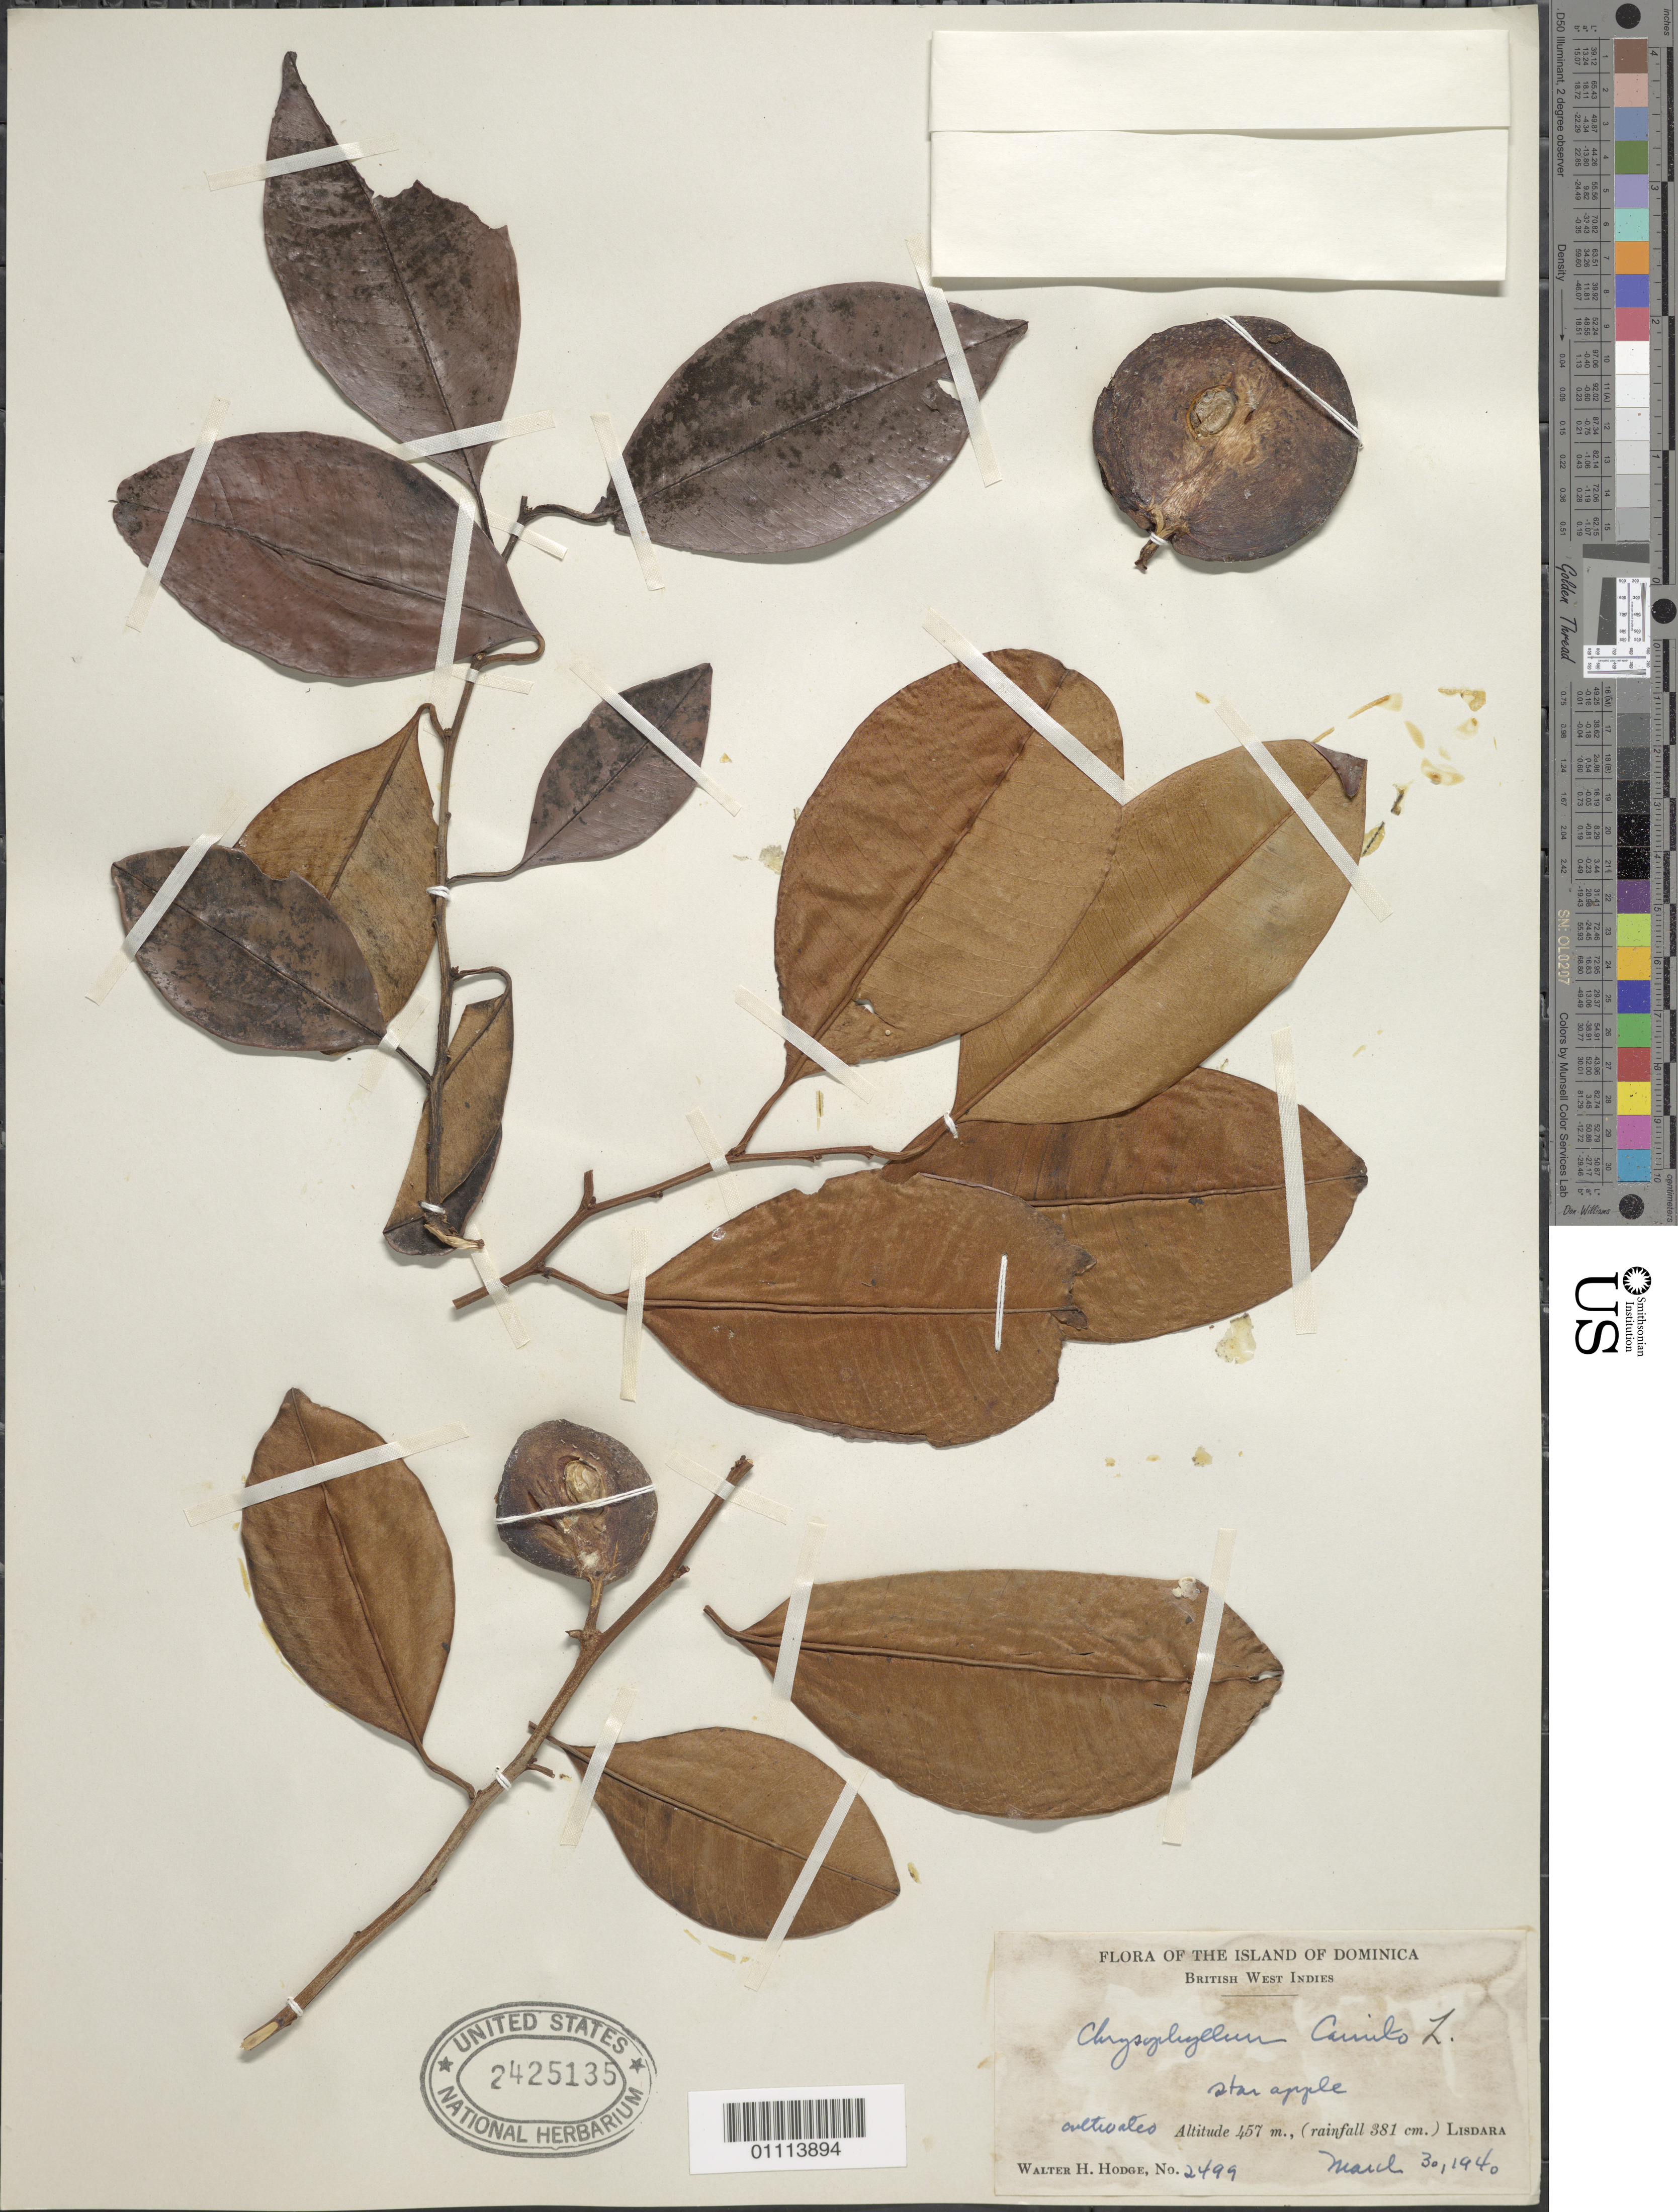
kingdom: Plantae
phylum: Tracheophyta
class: Magnoliopsida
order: Ericales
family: Sapotaceae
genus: Chrysophyllum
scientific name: Chrysophyllum cainito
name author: L.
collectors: W. Hodge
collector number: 2499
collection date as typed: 30 Mar 1940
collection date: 1940-03-30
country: Dominica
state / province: St. Patrick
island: Dominica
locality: Lisdara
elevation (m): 457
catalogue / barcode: US 2425135